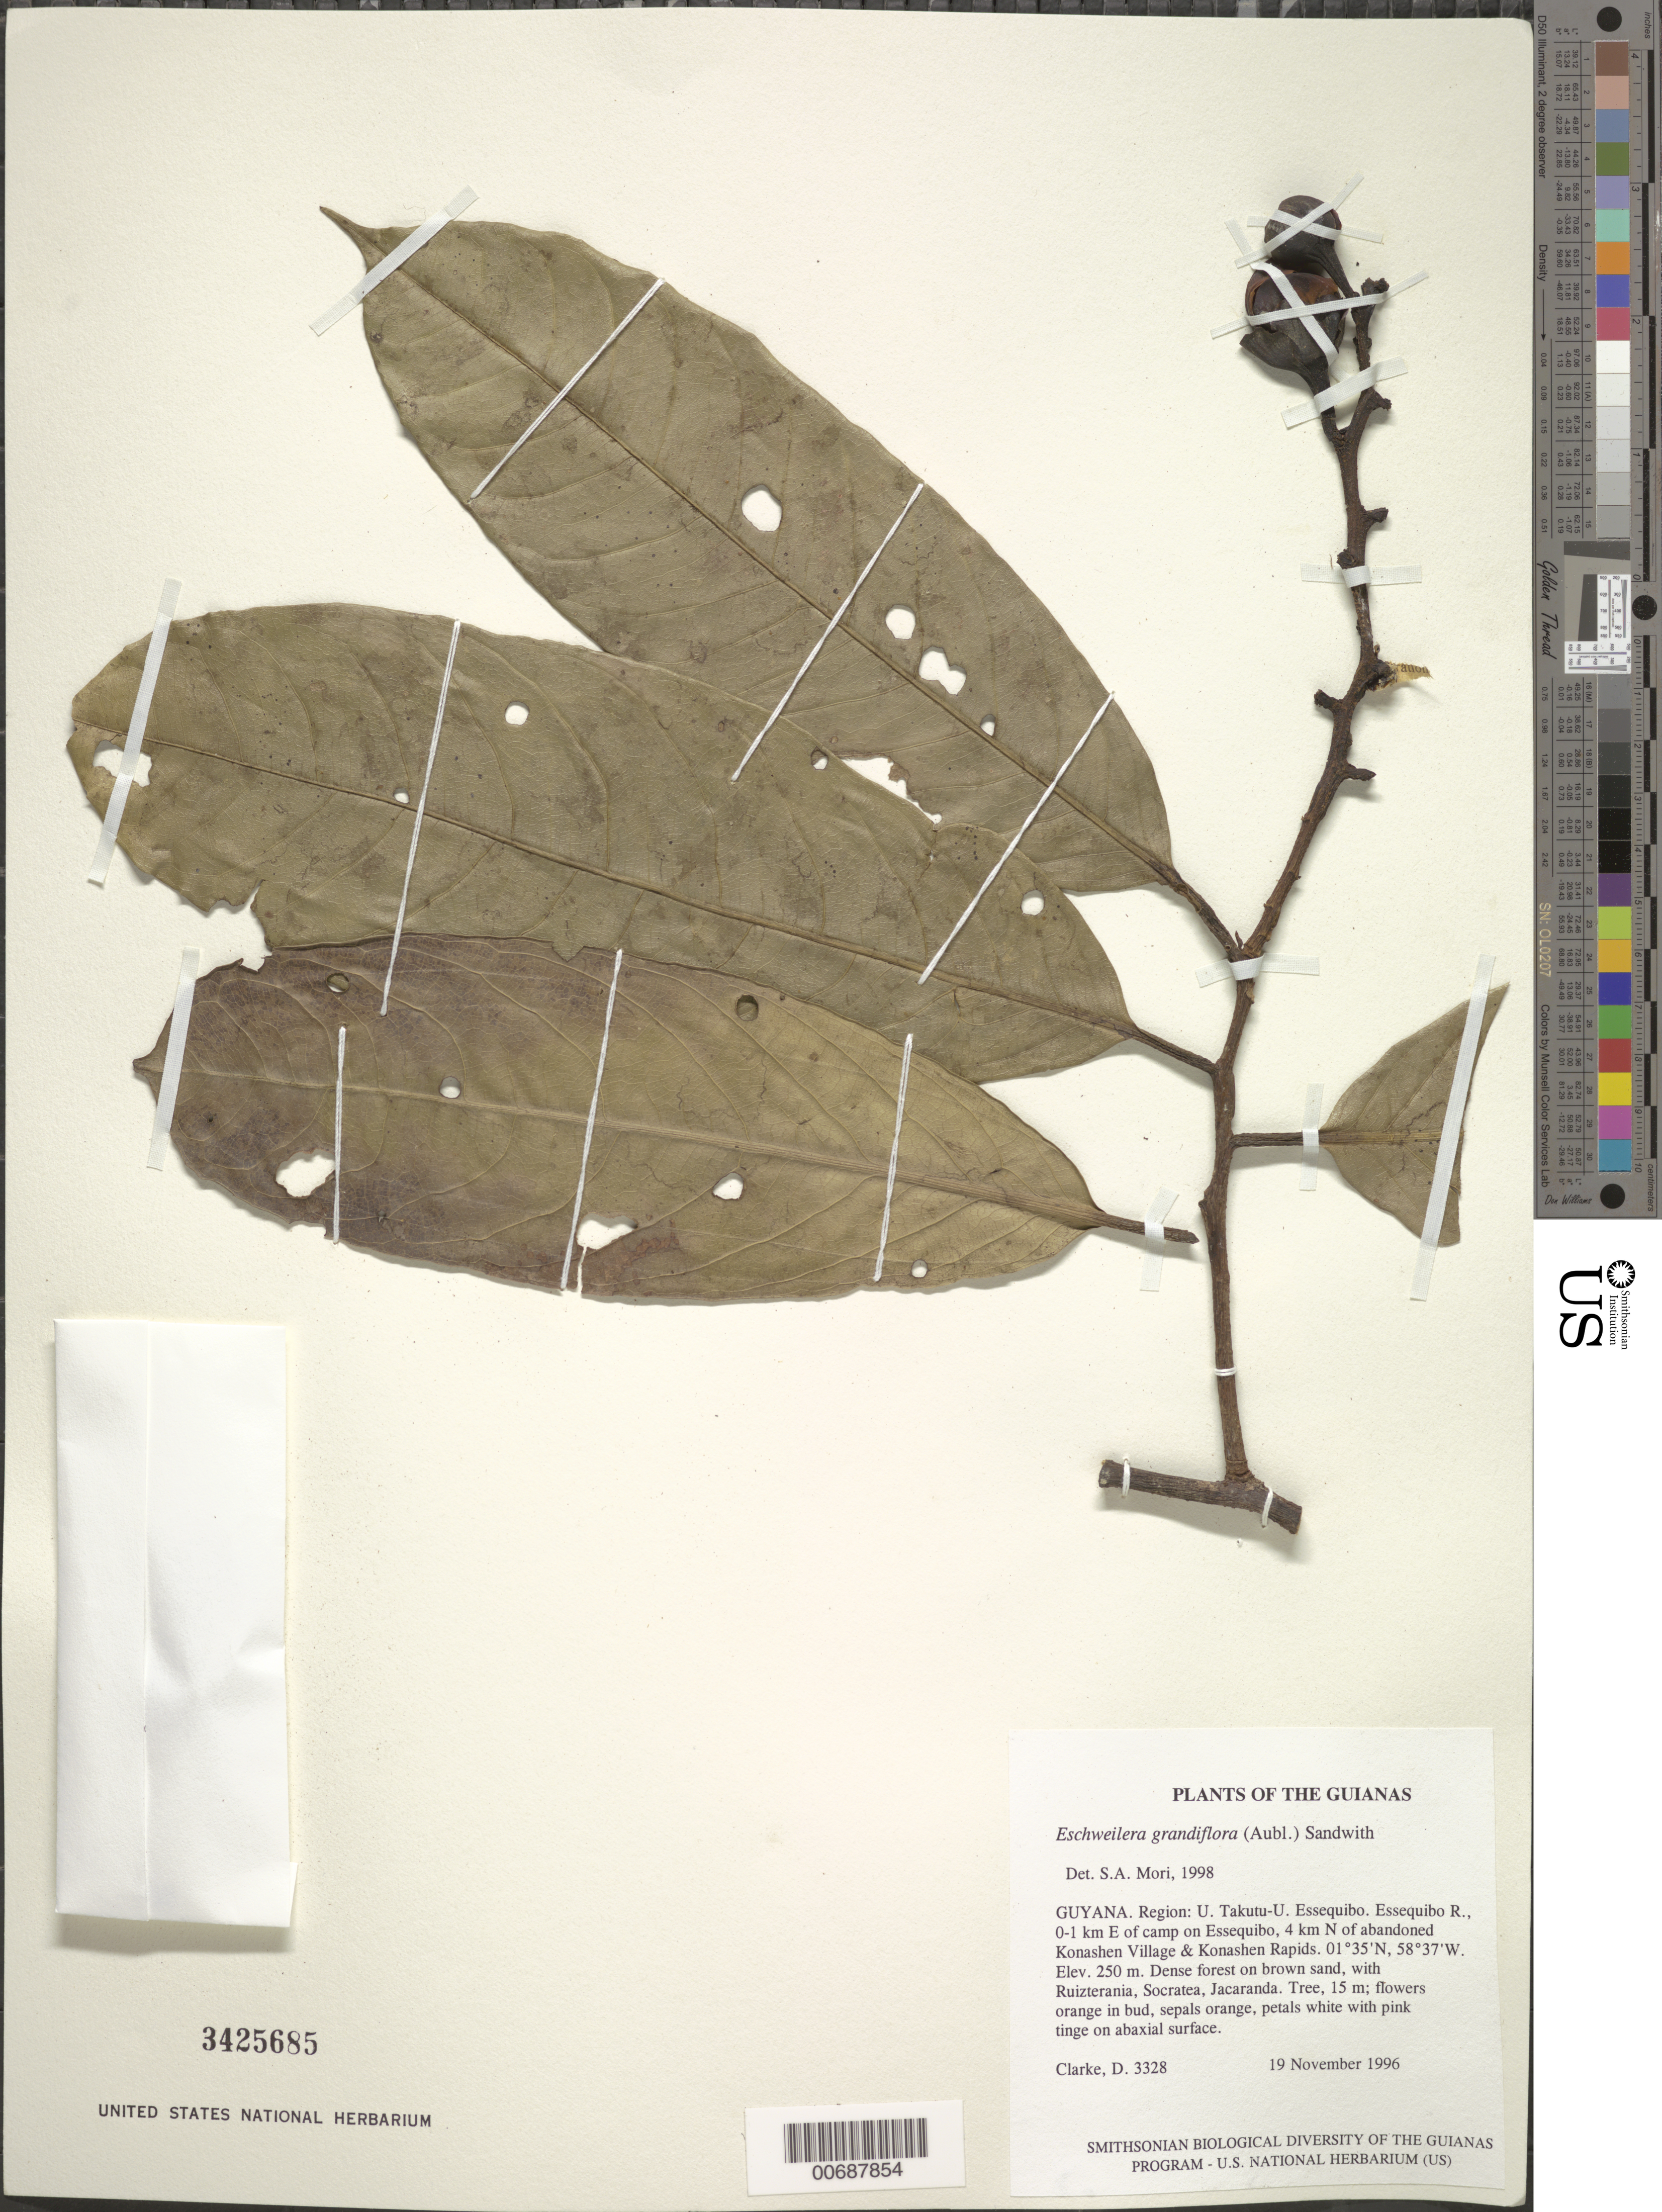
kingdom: Plantae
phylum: Tracheophyta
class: Magnoliopsida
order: Ericales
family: Lecythidaceae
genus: Eschweilera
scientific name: Eschweilera grandiflora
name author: (Aubl.) Sandwith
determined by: Mori, Scott A.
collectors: H. D. Clarke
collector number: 3328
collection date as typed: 19 November 1996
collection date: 1996-11-19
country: Guyana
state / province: U. Takutu-U. Essequibo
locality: Essequibo R., 0-1 km E of camp on Essequibo, 4 km N of abandoned Konashen Village & Konashen Rapids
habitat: Dense forest on brown sand, with Ruizterania, Socratea, Jacaranda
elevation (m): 250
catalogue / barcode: US 3425685